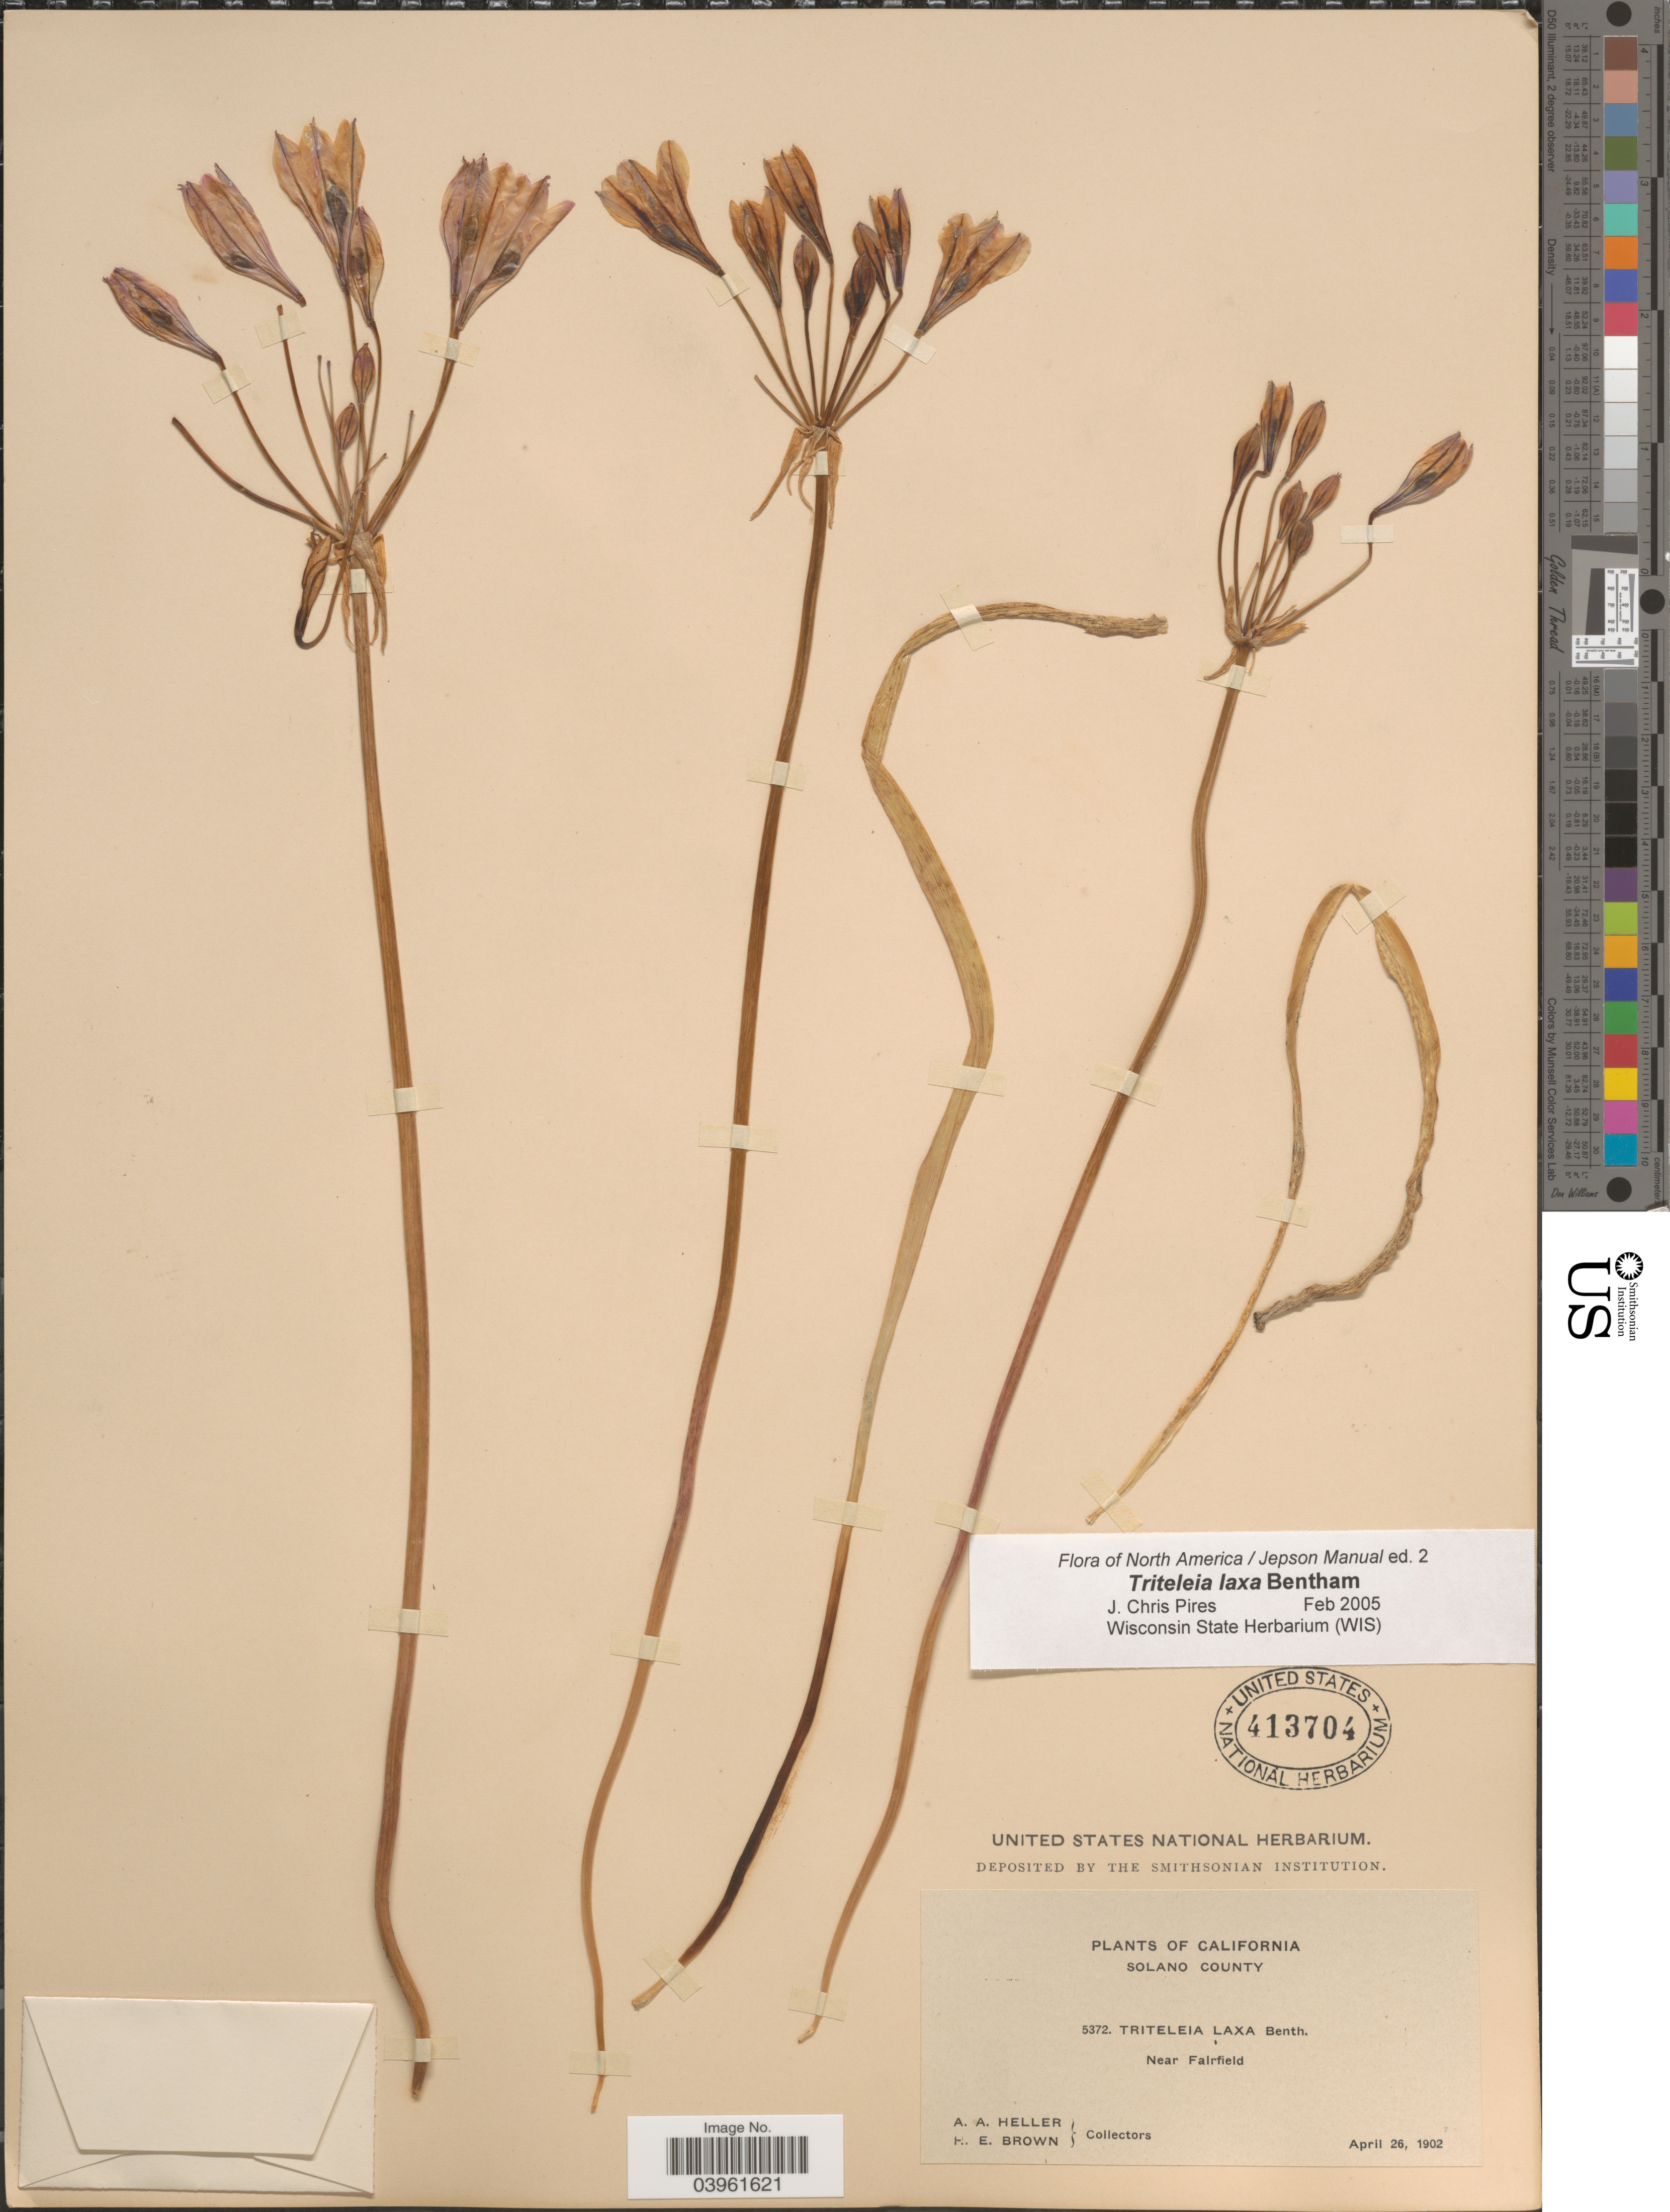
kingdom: Plantae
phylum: Tracheophyta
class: Liliopsida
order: Asparagales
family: Asparagaceae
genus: Triteleia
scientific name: Triteleia laxa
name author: Benth.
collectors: A. A. Heller & H. E. Brown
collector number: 5372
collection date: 1902-04-26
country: United States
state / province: California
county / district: Solano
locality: Solano County. Near Fairfield.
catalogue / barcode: US 413704